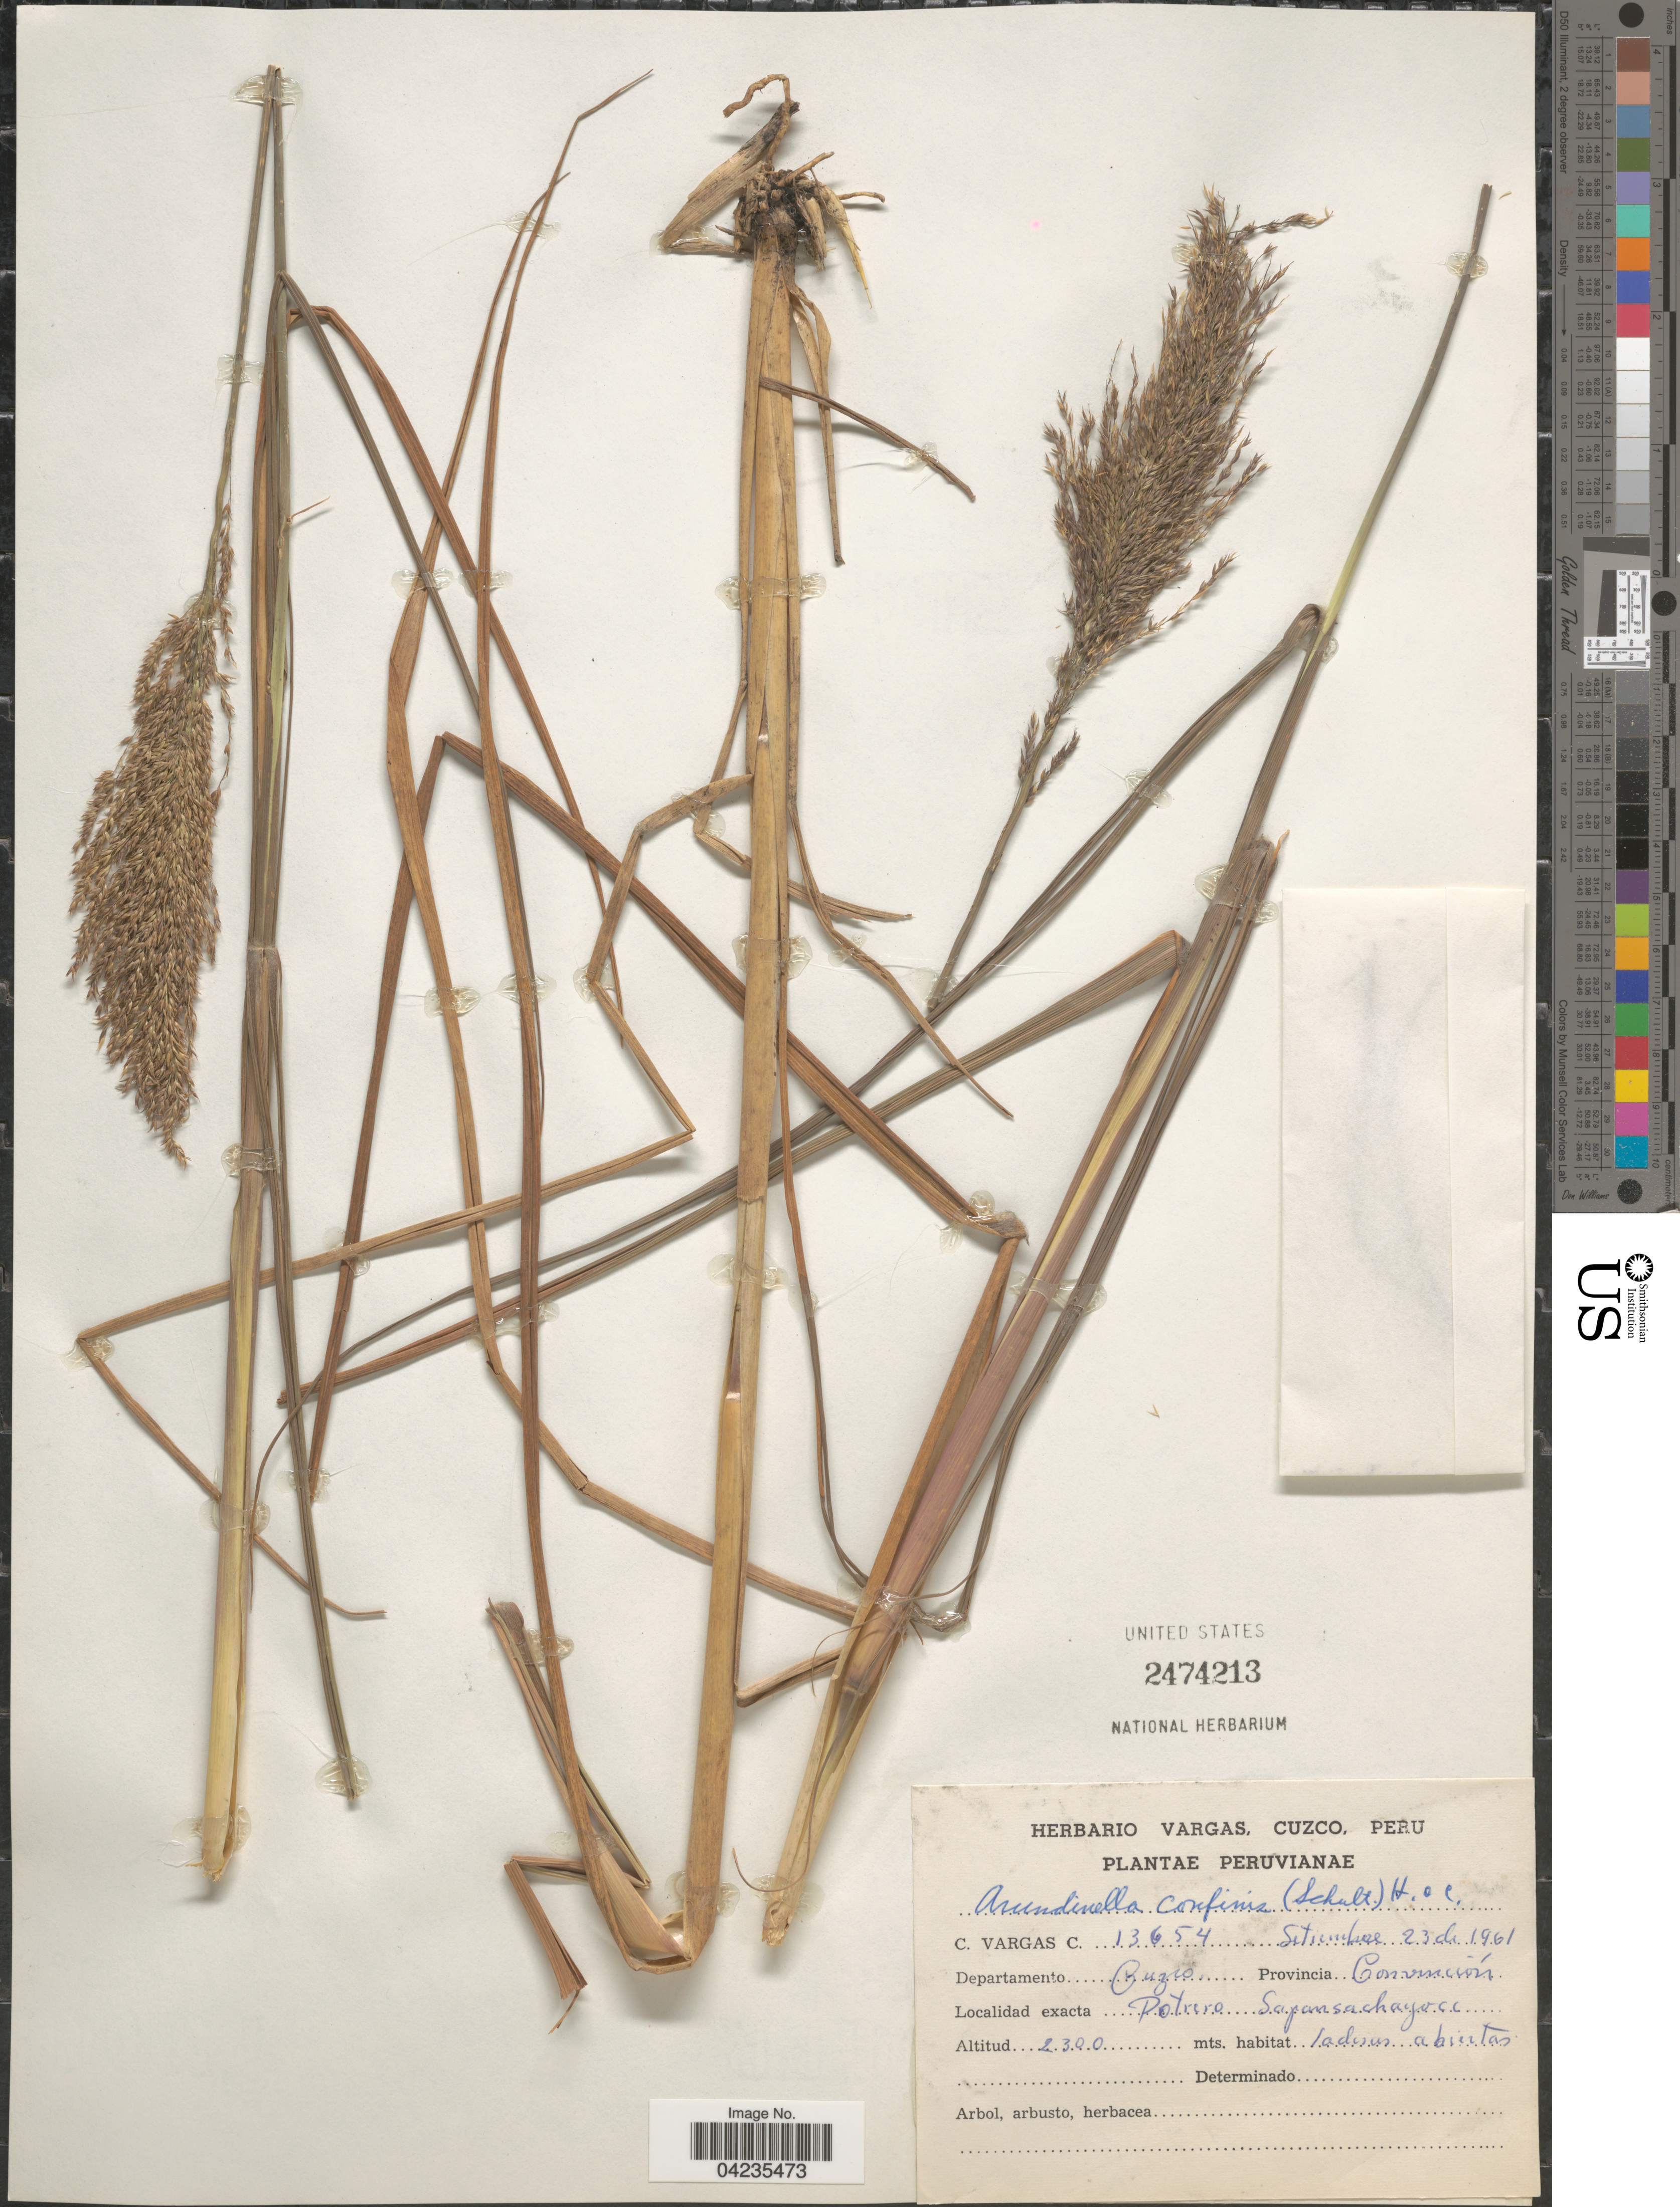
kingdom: Plantae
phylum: Tracheophyta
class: Liliopsida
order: Poales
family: Poaceae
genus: Arundinella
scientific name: Arundinella hispida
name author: (Humb. & Bonpl. ex Willd.) Kuntze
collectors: C. Vargas Calderón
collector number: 13654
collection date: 1961-09-23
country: Peru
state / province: Cusco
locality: Departamento Cuzco. Provincia Convención. Potrero Sapansachayocc.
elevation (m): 2300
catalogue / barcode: US 2474213